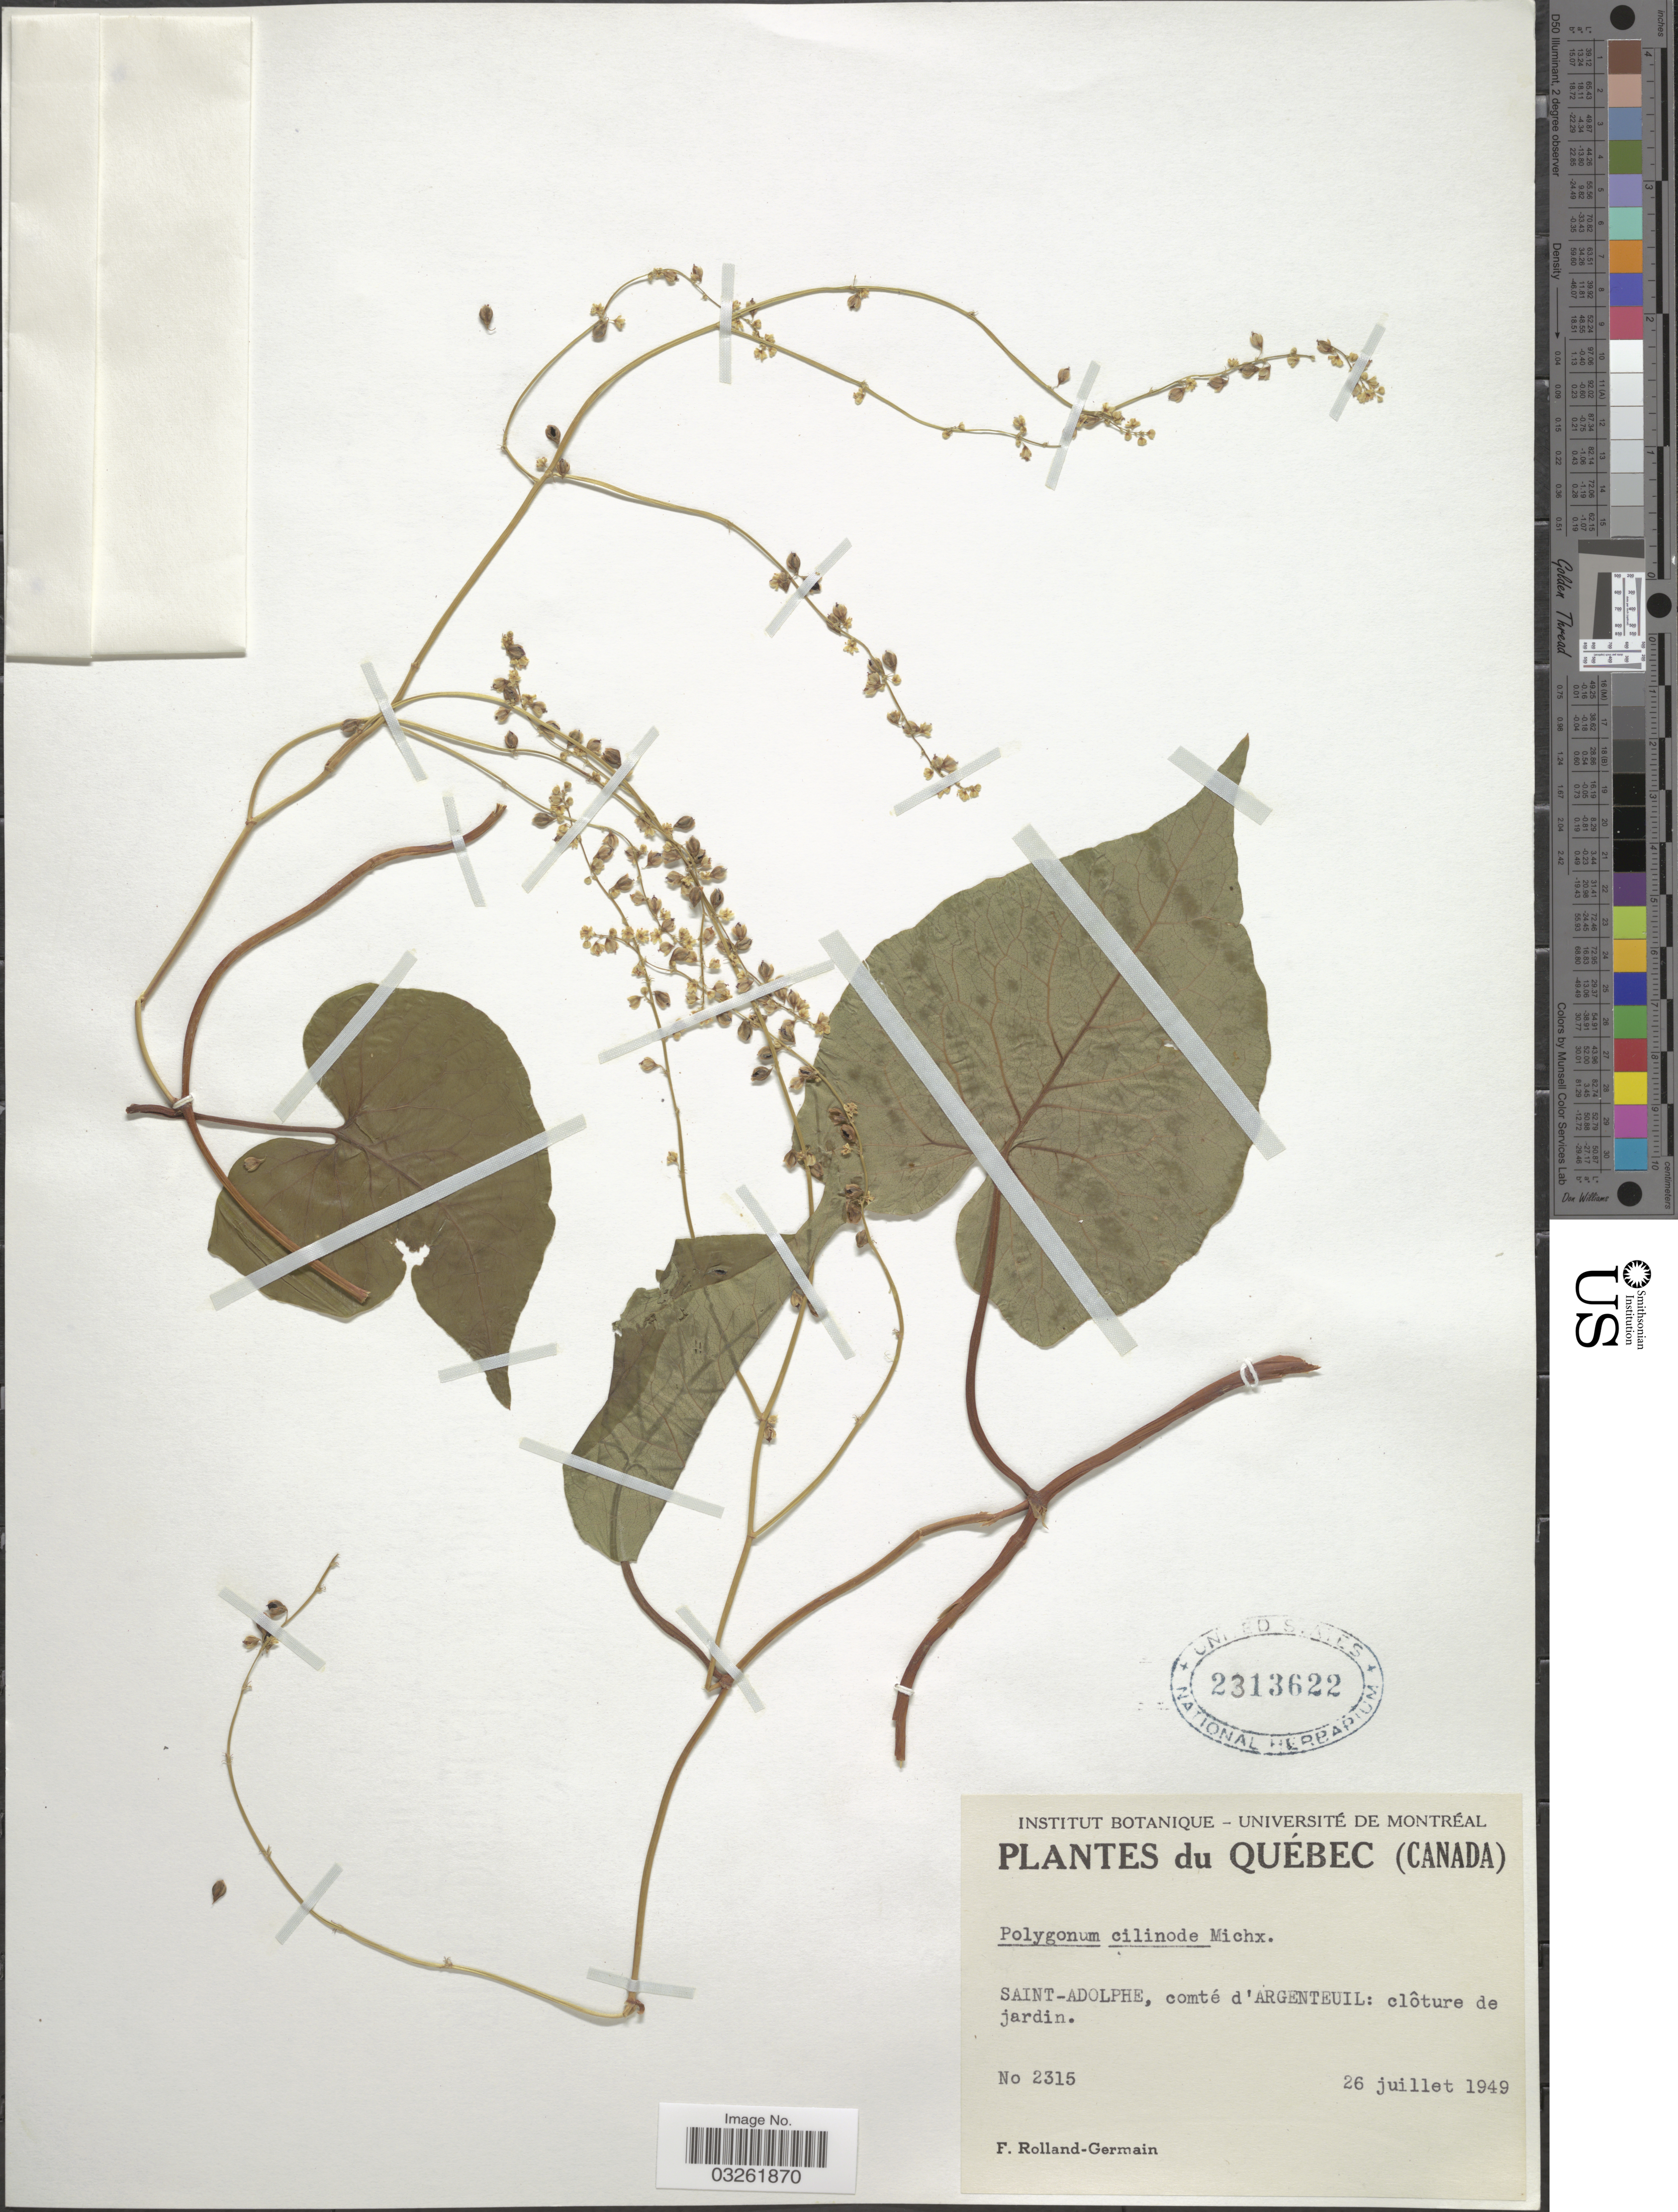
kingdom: Plantae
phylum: Tracheophyta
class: Magnoliopsida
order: Caryophyllales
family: Polygonaceae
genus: Fallopia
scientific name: Fallopia cilinodis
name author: (Michx.) Holub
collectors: Rolland-Germain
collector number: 2315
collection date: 1949-07-26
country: Canada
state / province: Quebec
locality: Saint-Adolphe, comté d'Argenteuil.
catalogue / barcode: US 2313622